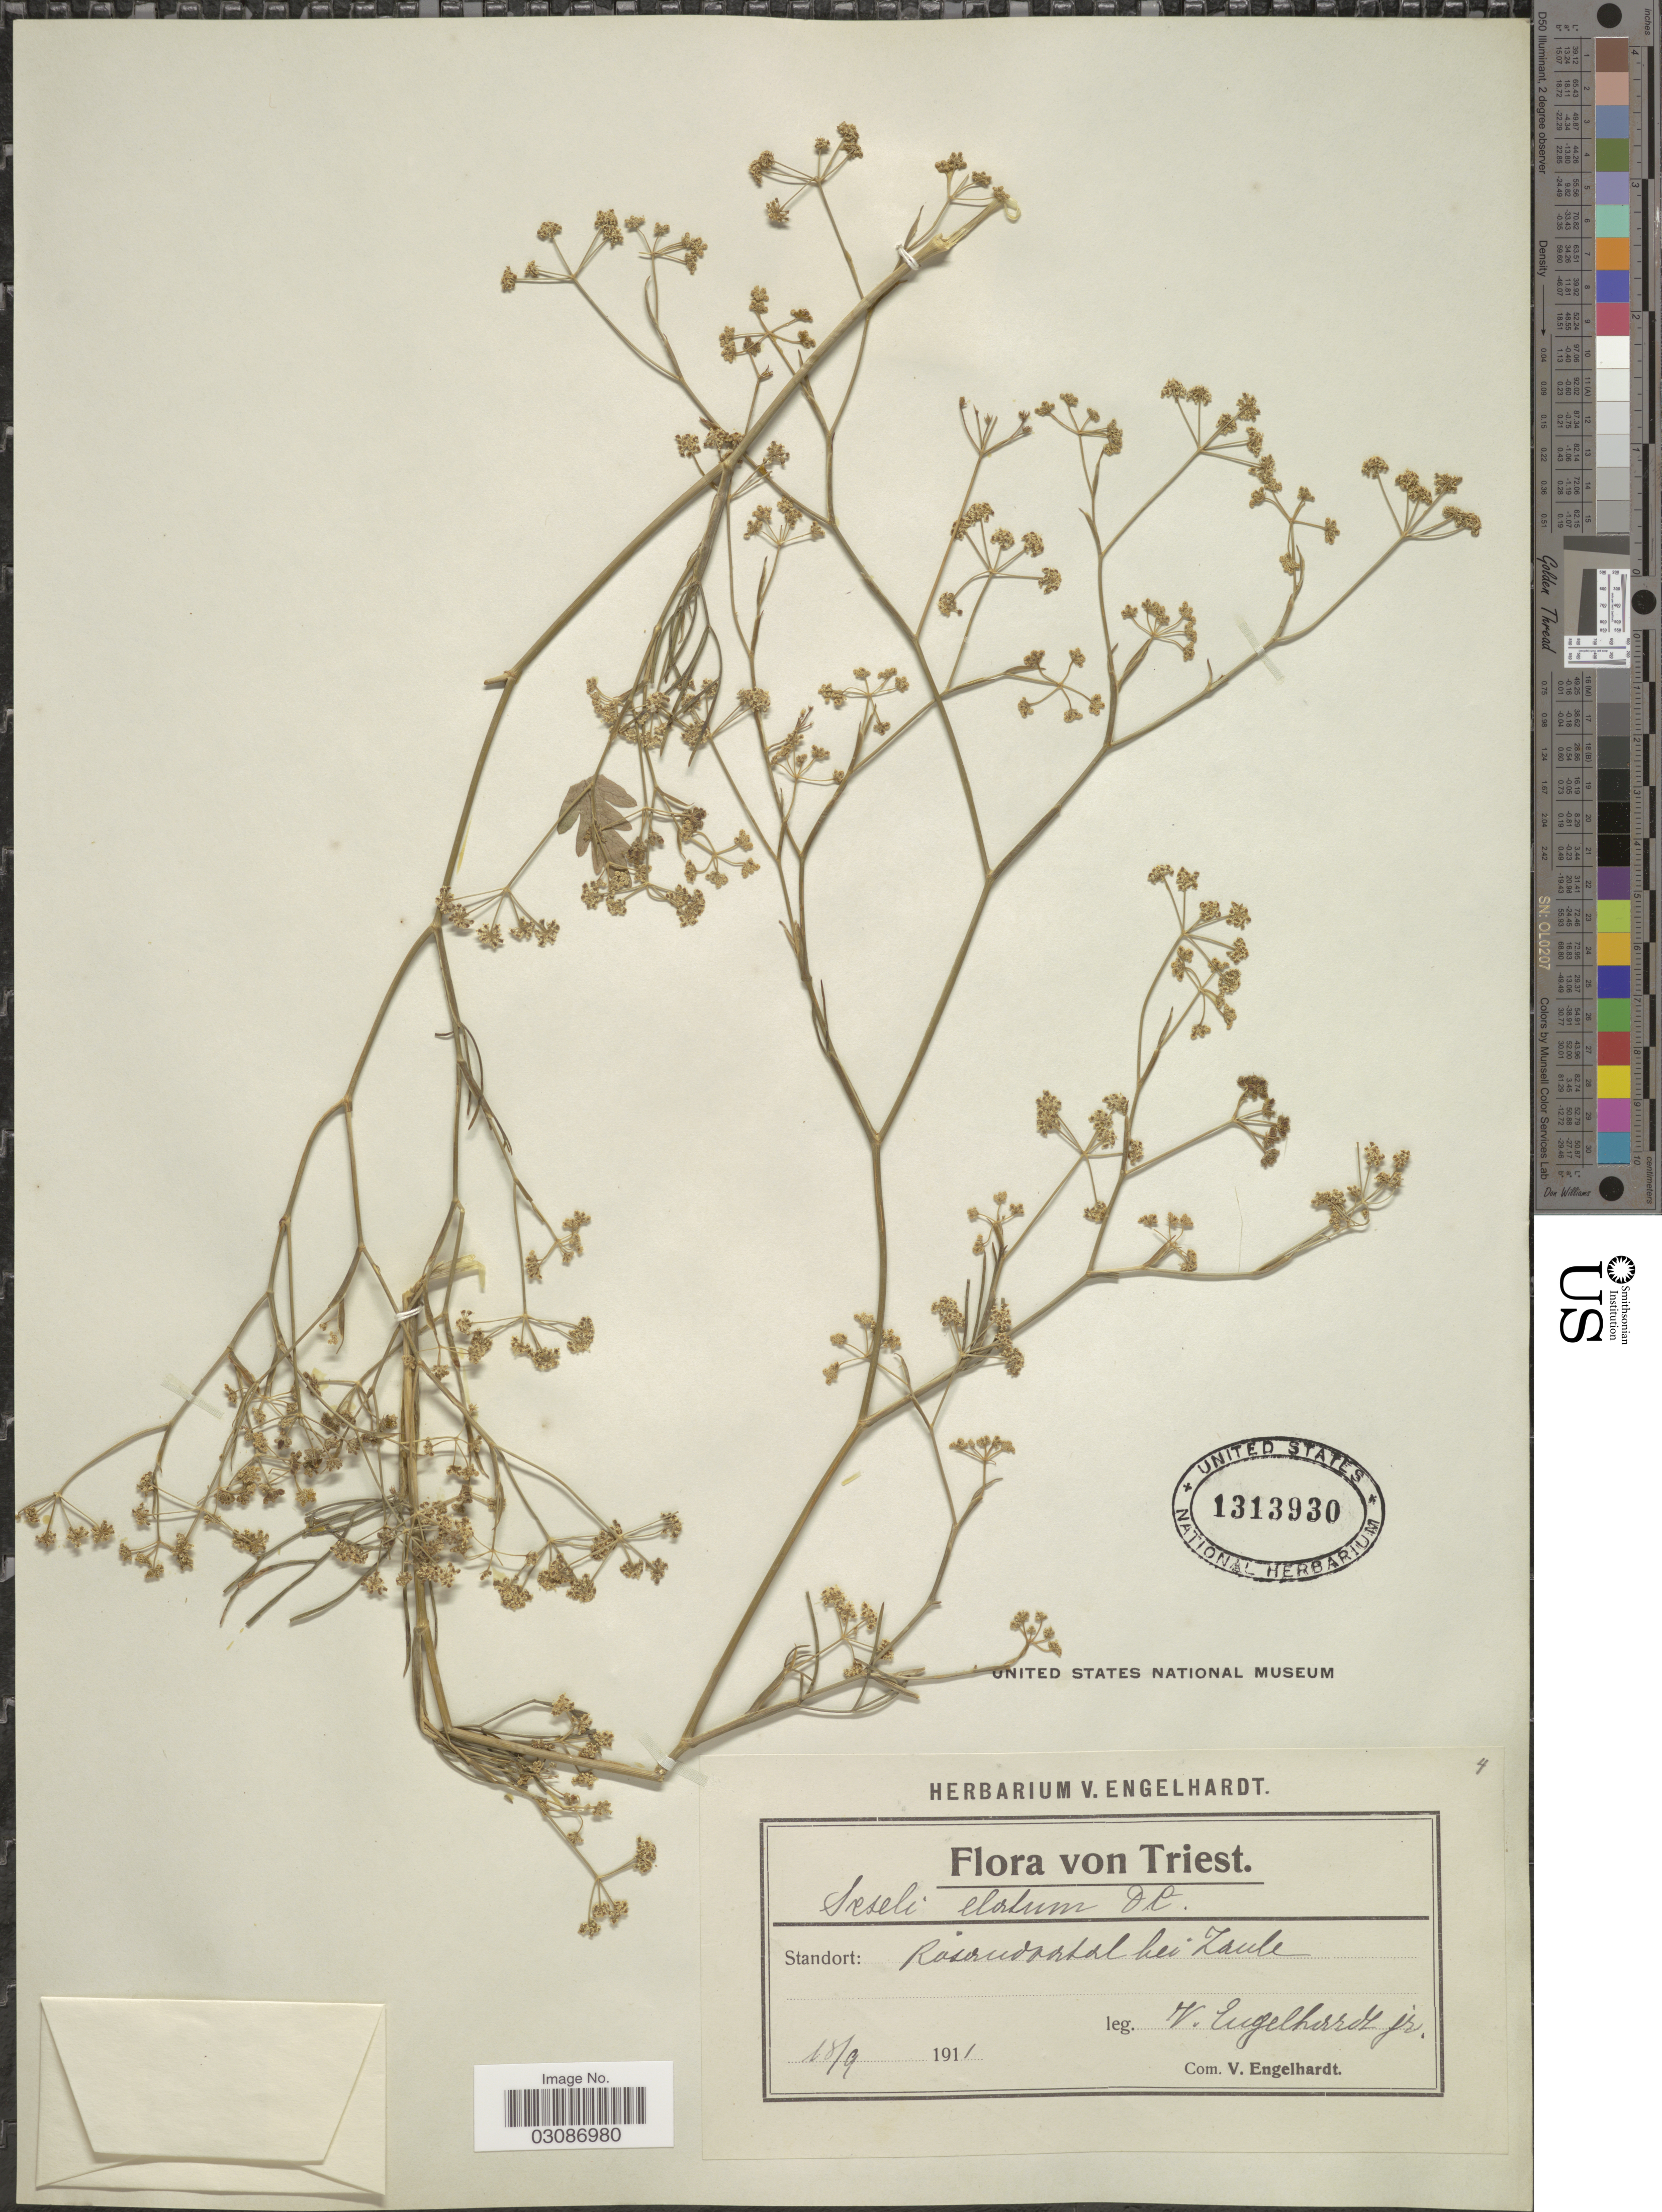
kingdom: Plantae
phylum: Tracheophyta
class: Magnoliopsida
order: Apiales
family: Apiaceae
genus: Seseli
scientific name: Seseli elatum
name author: L.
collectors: V. Engelhardt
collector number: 4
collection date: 1911-09-18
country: Italy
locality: Triest. Rosendartal [interpreted] bei Zaule.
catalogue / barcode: US 1313930